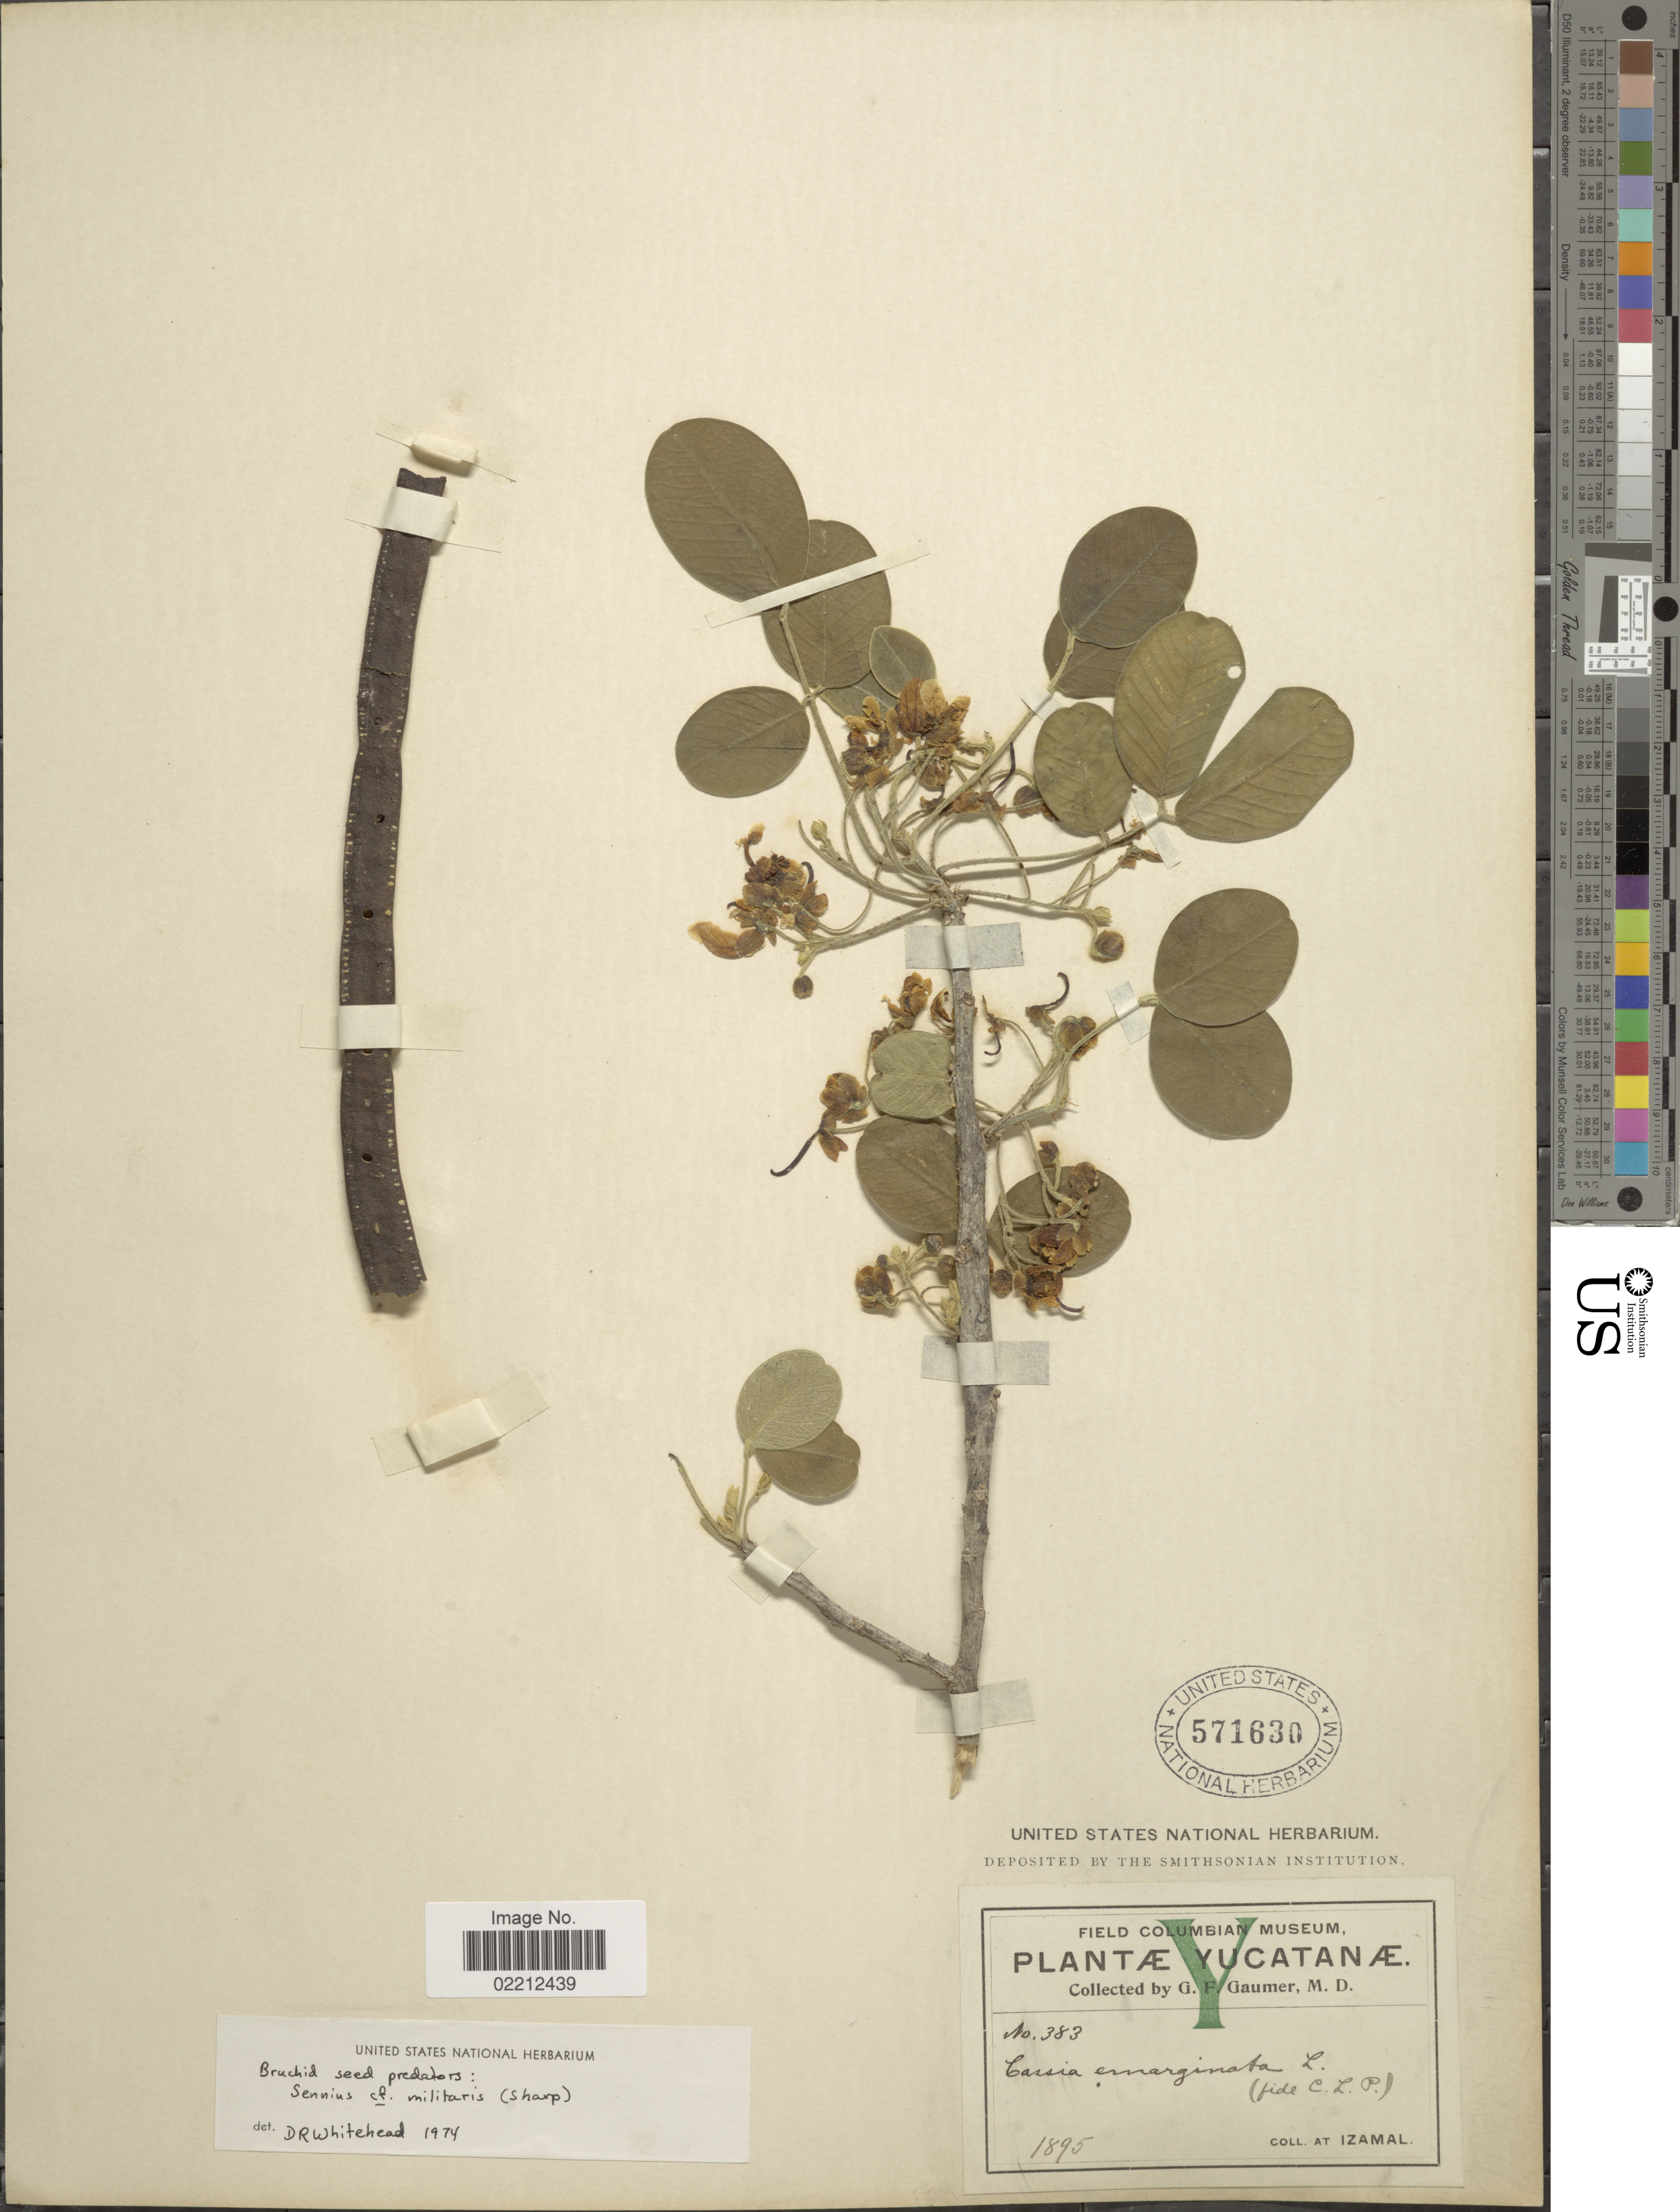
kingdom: Plantae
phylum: Tracheophyta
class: Magnoliopsida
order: Fabales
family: Fabaceae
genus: Senna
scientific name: Senna emarginata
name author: L.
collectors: G. F. Gaumer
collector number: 383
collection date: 1895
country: Mexico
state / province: Yucatán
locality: Yucatanae. Izamal.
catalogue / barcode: US 571630